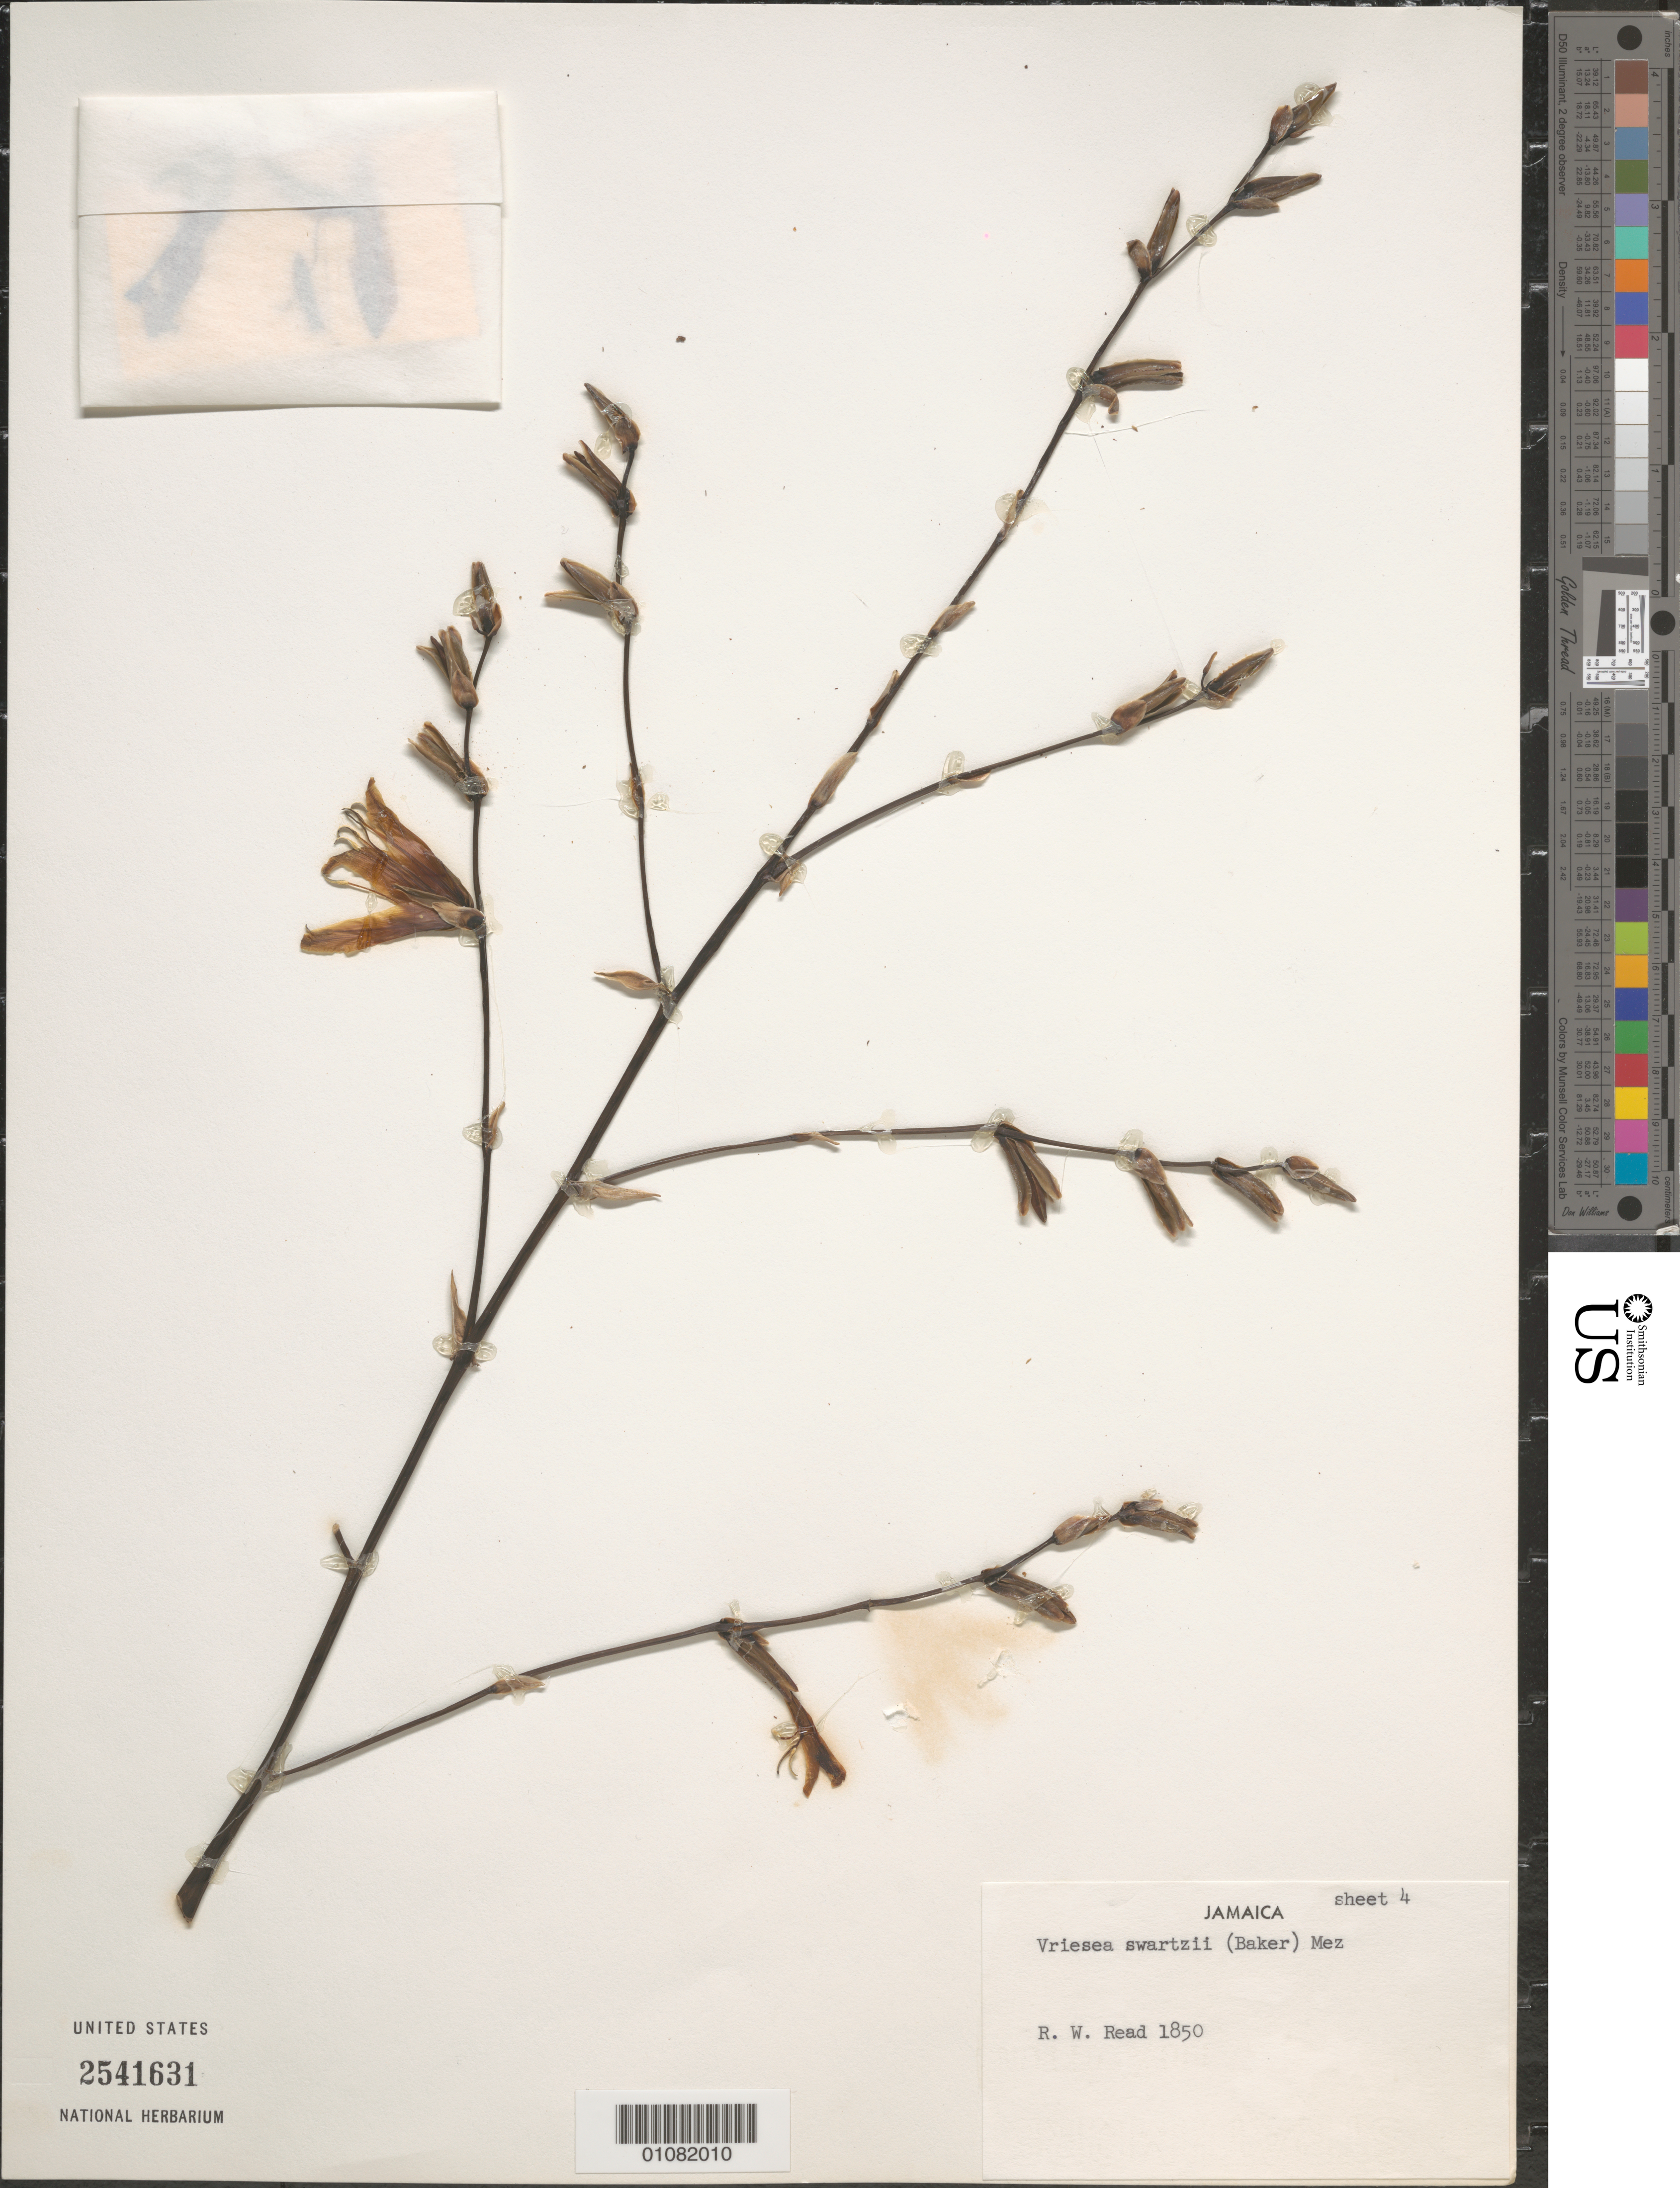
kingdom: Plantae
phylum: Tracheophyta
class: Liliopsida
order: Poales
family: Bromeliaceae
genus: Vriesea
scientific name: Vriesea swartzii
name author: (Baker) Mez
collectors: R. W. Read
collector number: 1850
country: Jamaica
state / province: Saint Ann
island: Jamaica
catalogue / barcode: US 2541631